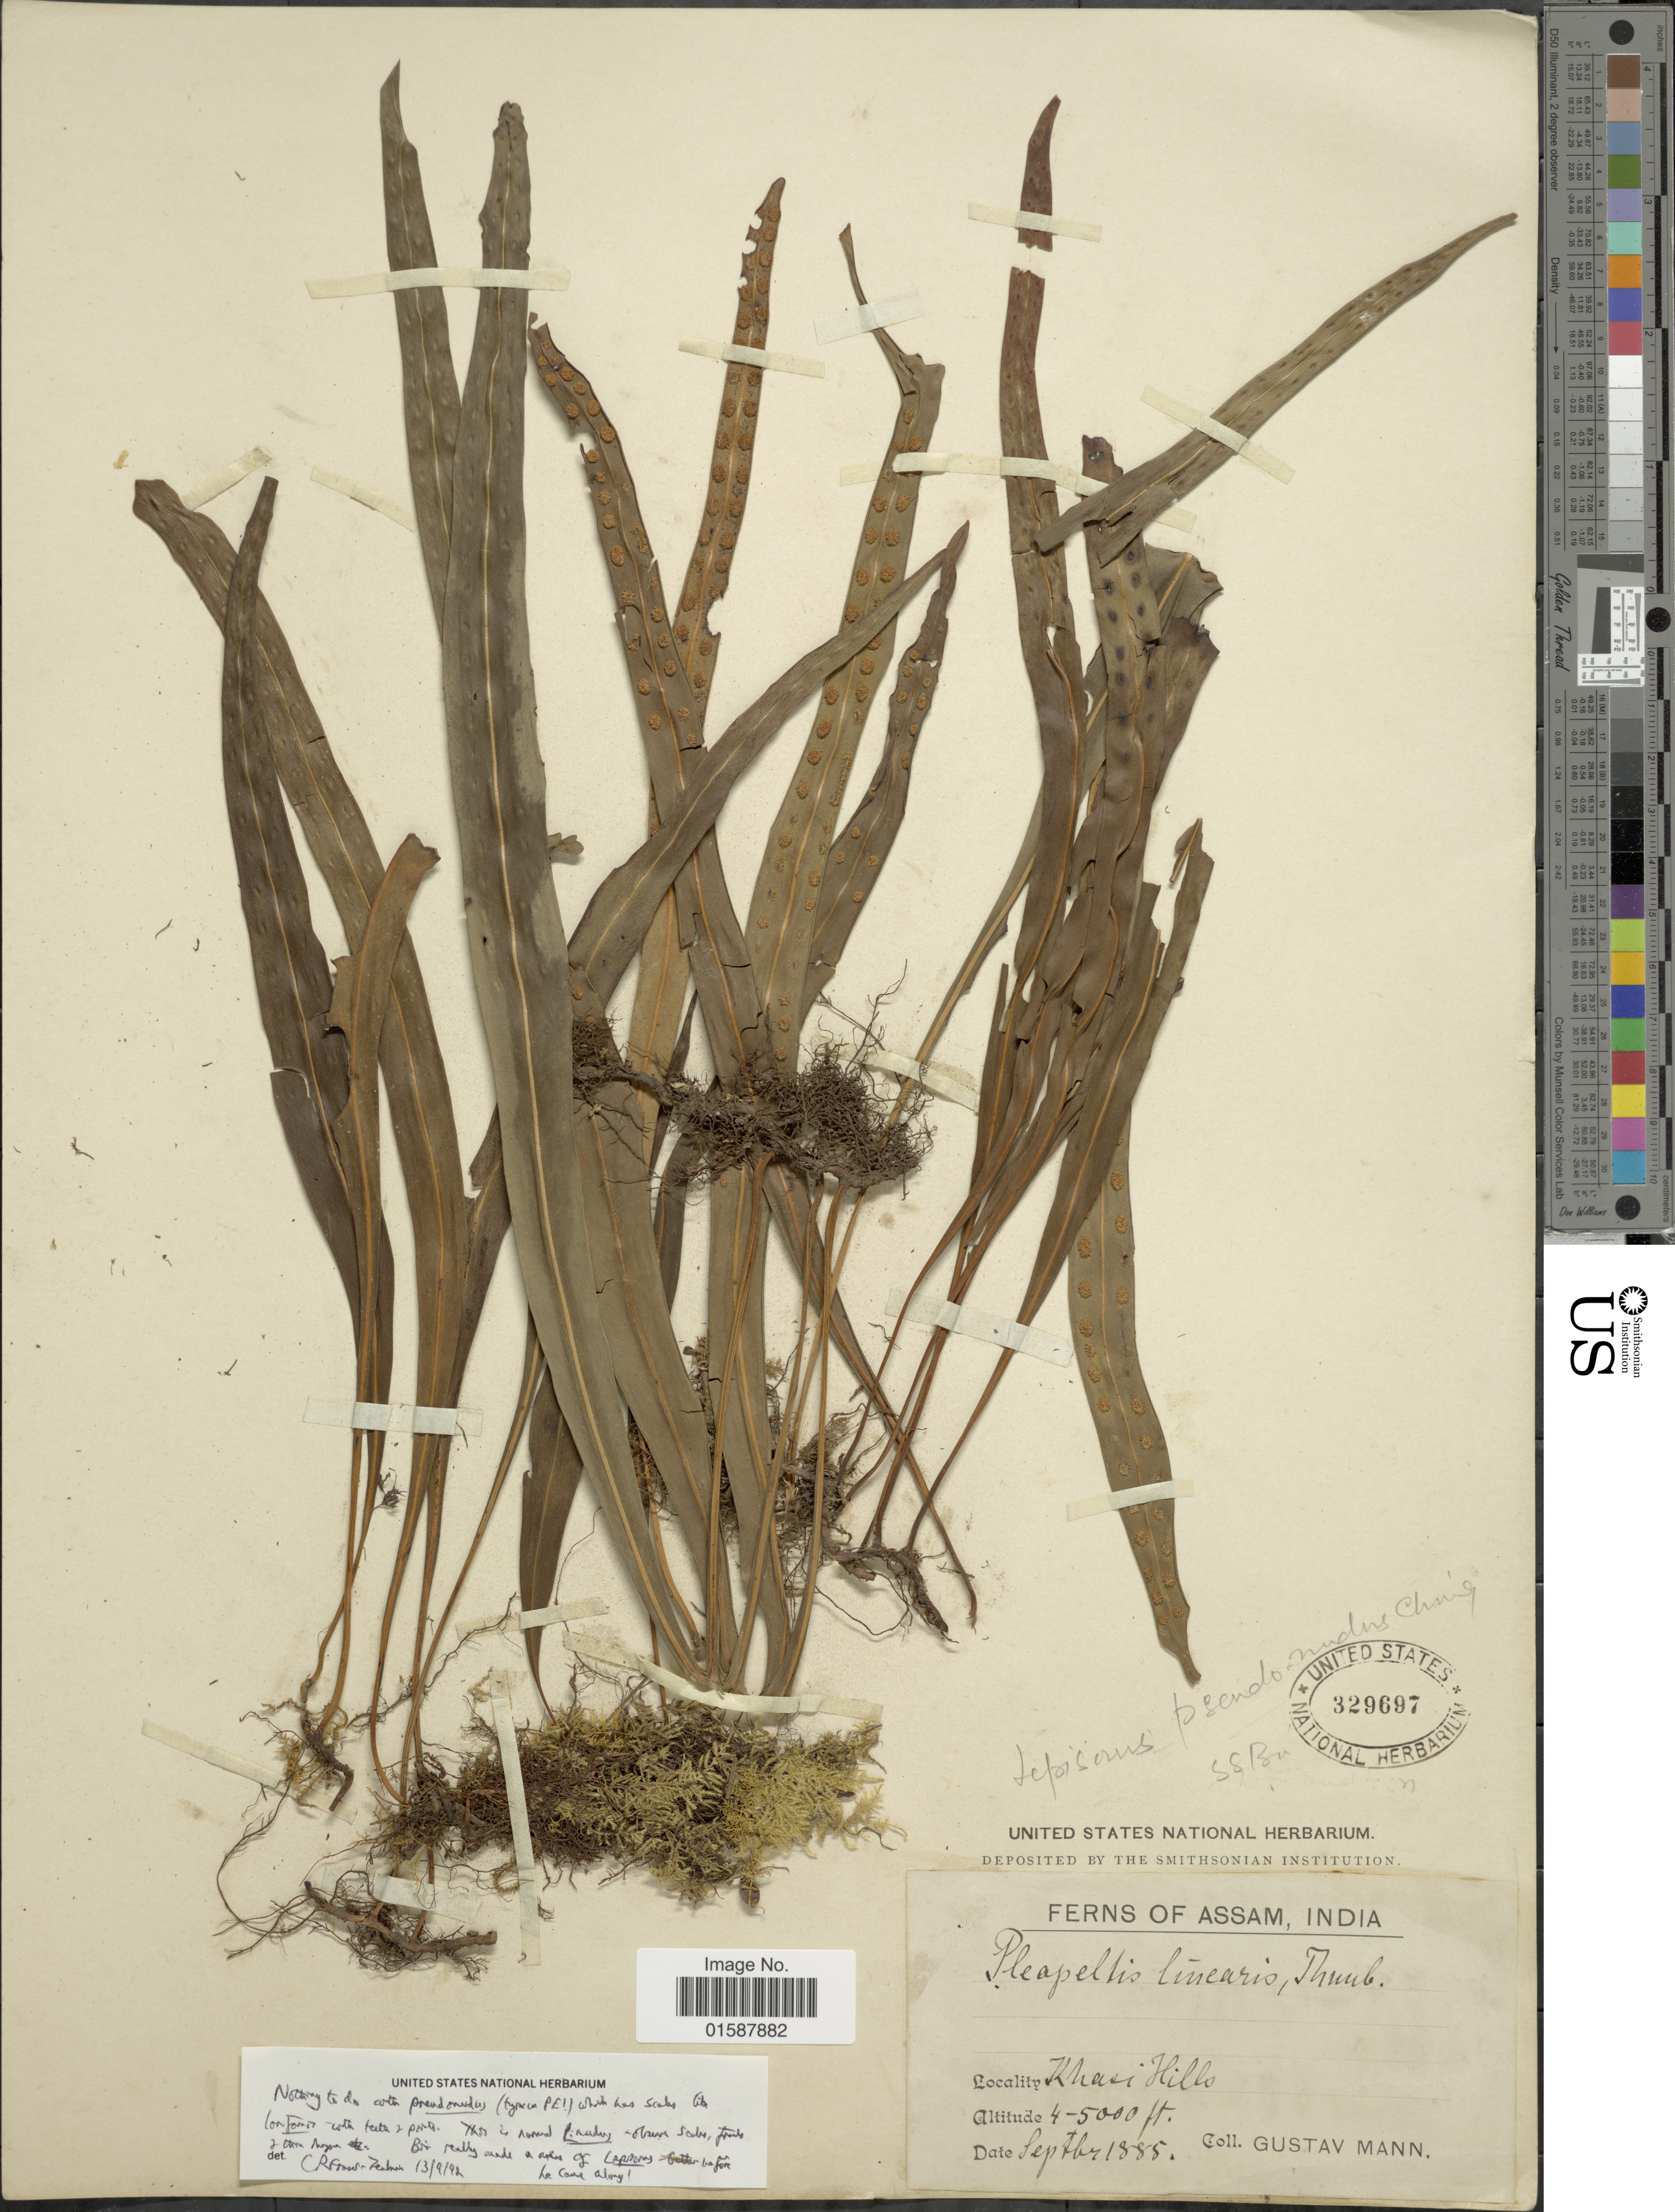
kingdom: Plantae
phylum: Tracheophyta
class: Polypodiopsida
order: Polypodiales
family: Polypodiaceae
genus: Lepisorus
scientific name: Lepisorus pseudonudus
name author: Ching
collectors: G. Mann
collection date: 1885-09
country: India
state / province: Meghalaya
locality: Khasi Hills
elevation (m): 1219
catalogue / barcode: US 329697